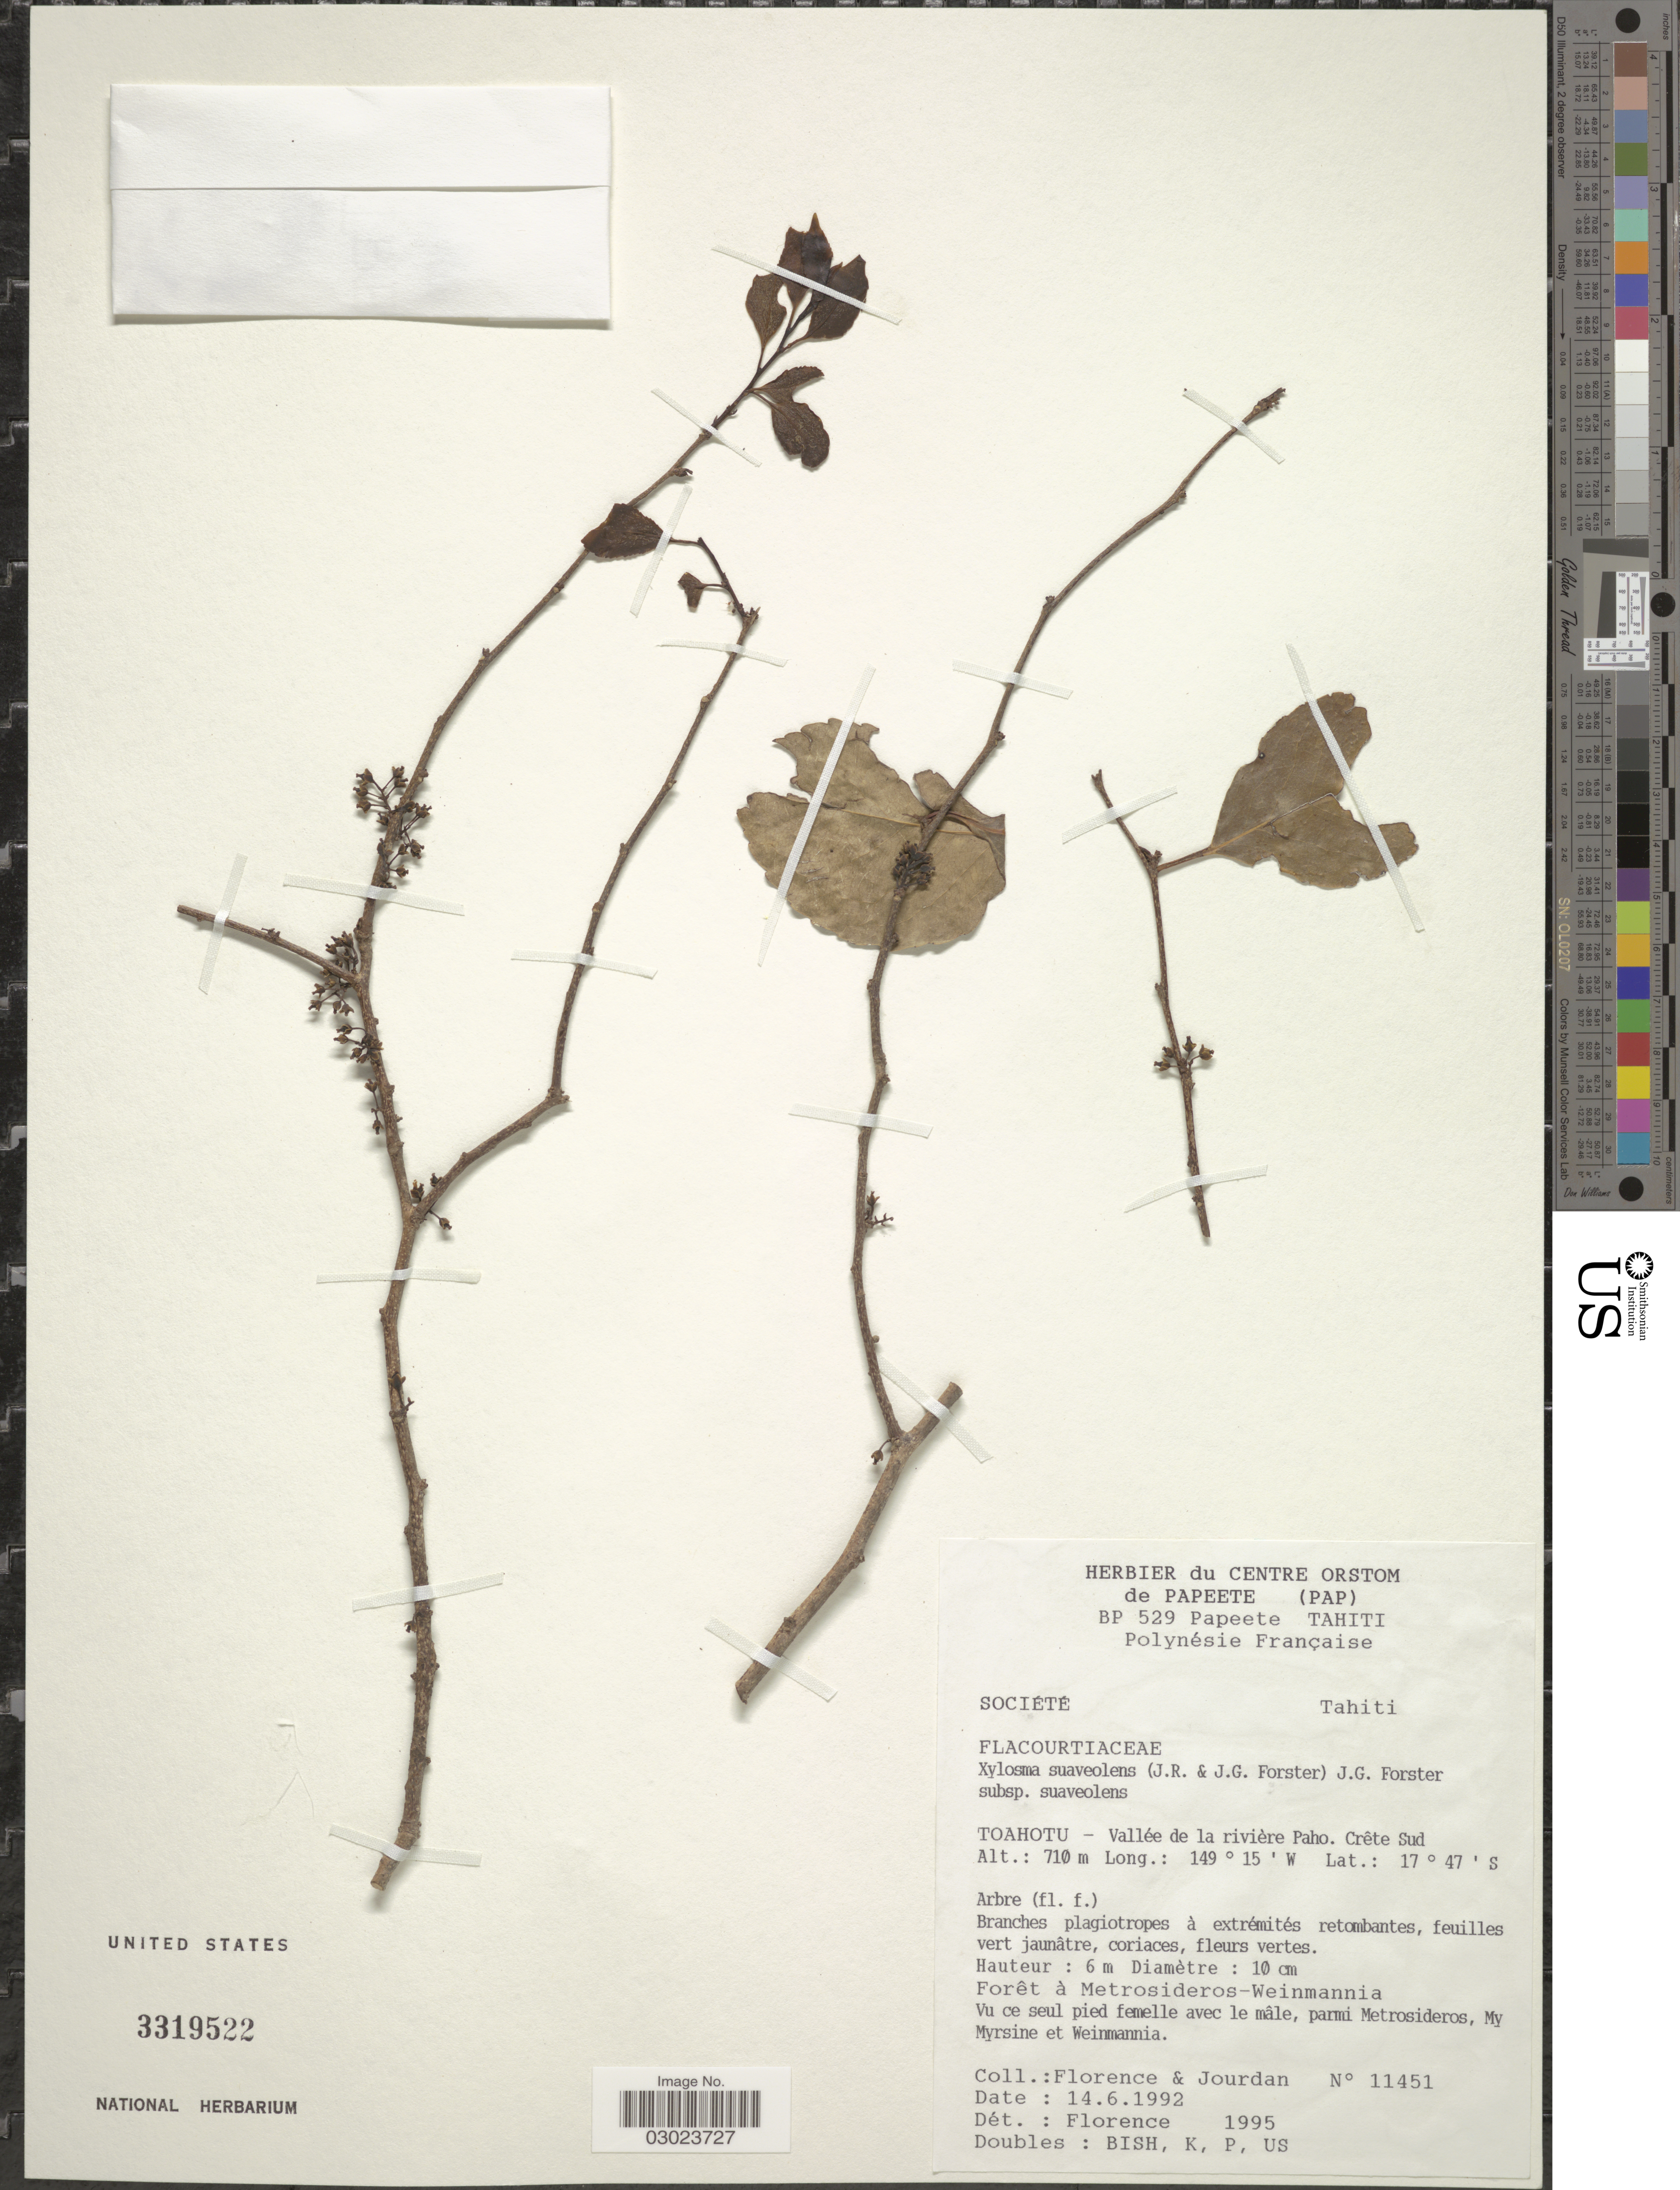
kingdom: Plantae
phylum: Tracheophyta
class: Magnoliopsida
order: Malpighiales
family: Salicaceae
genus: Xylosma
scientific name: Xylosma suaveolens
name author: G. Forst.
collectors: -. Florence & Jourdan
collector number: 11451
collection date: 1992-06-14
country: French Polynesia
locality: Société Tahiti. Toahotu - Vallée de la rivière Paho. Crête Sud.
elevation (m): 710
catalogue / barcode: US 3319522